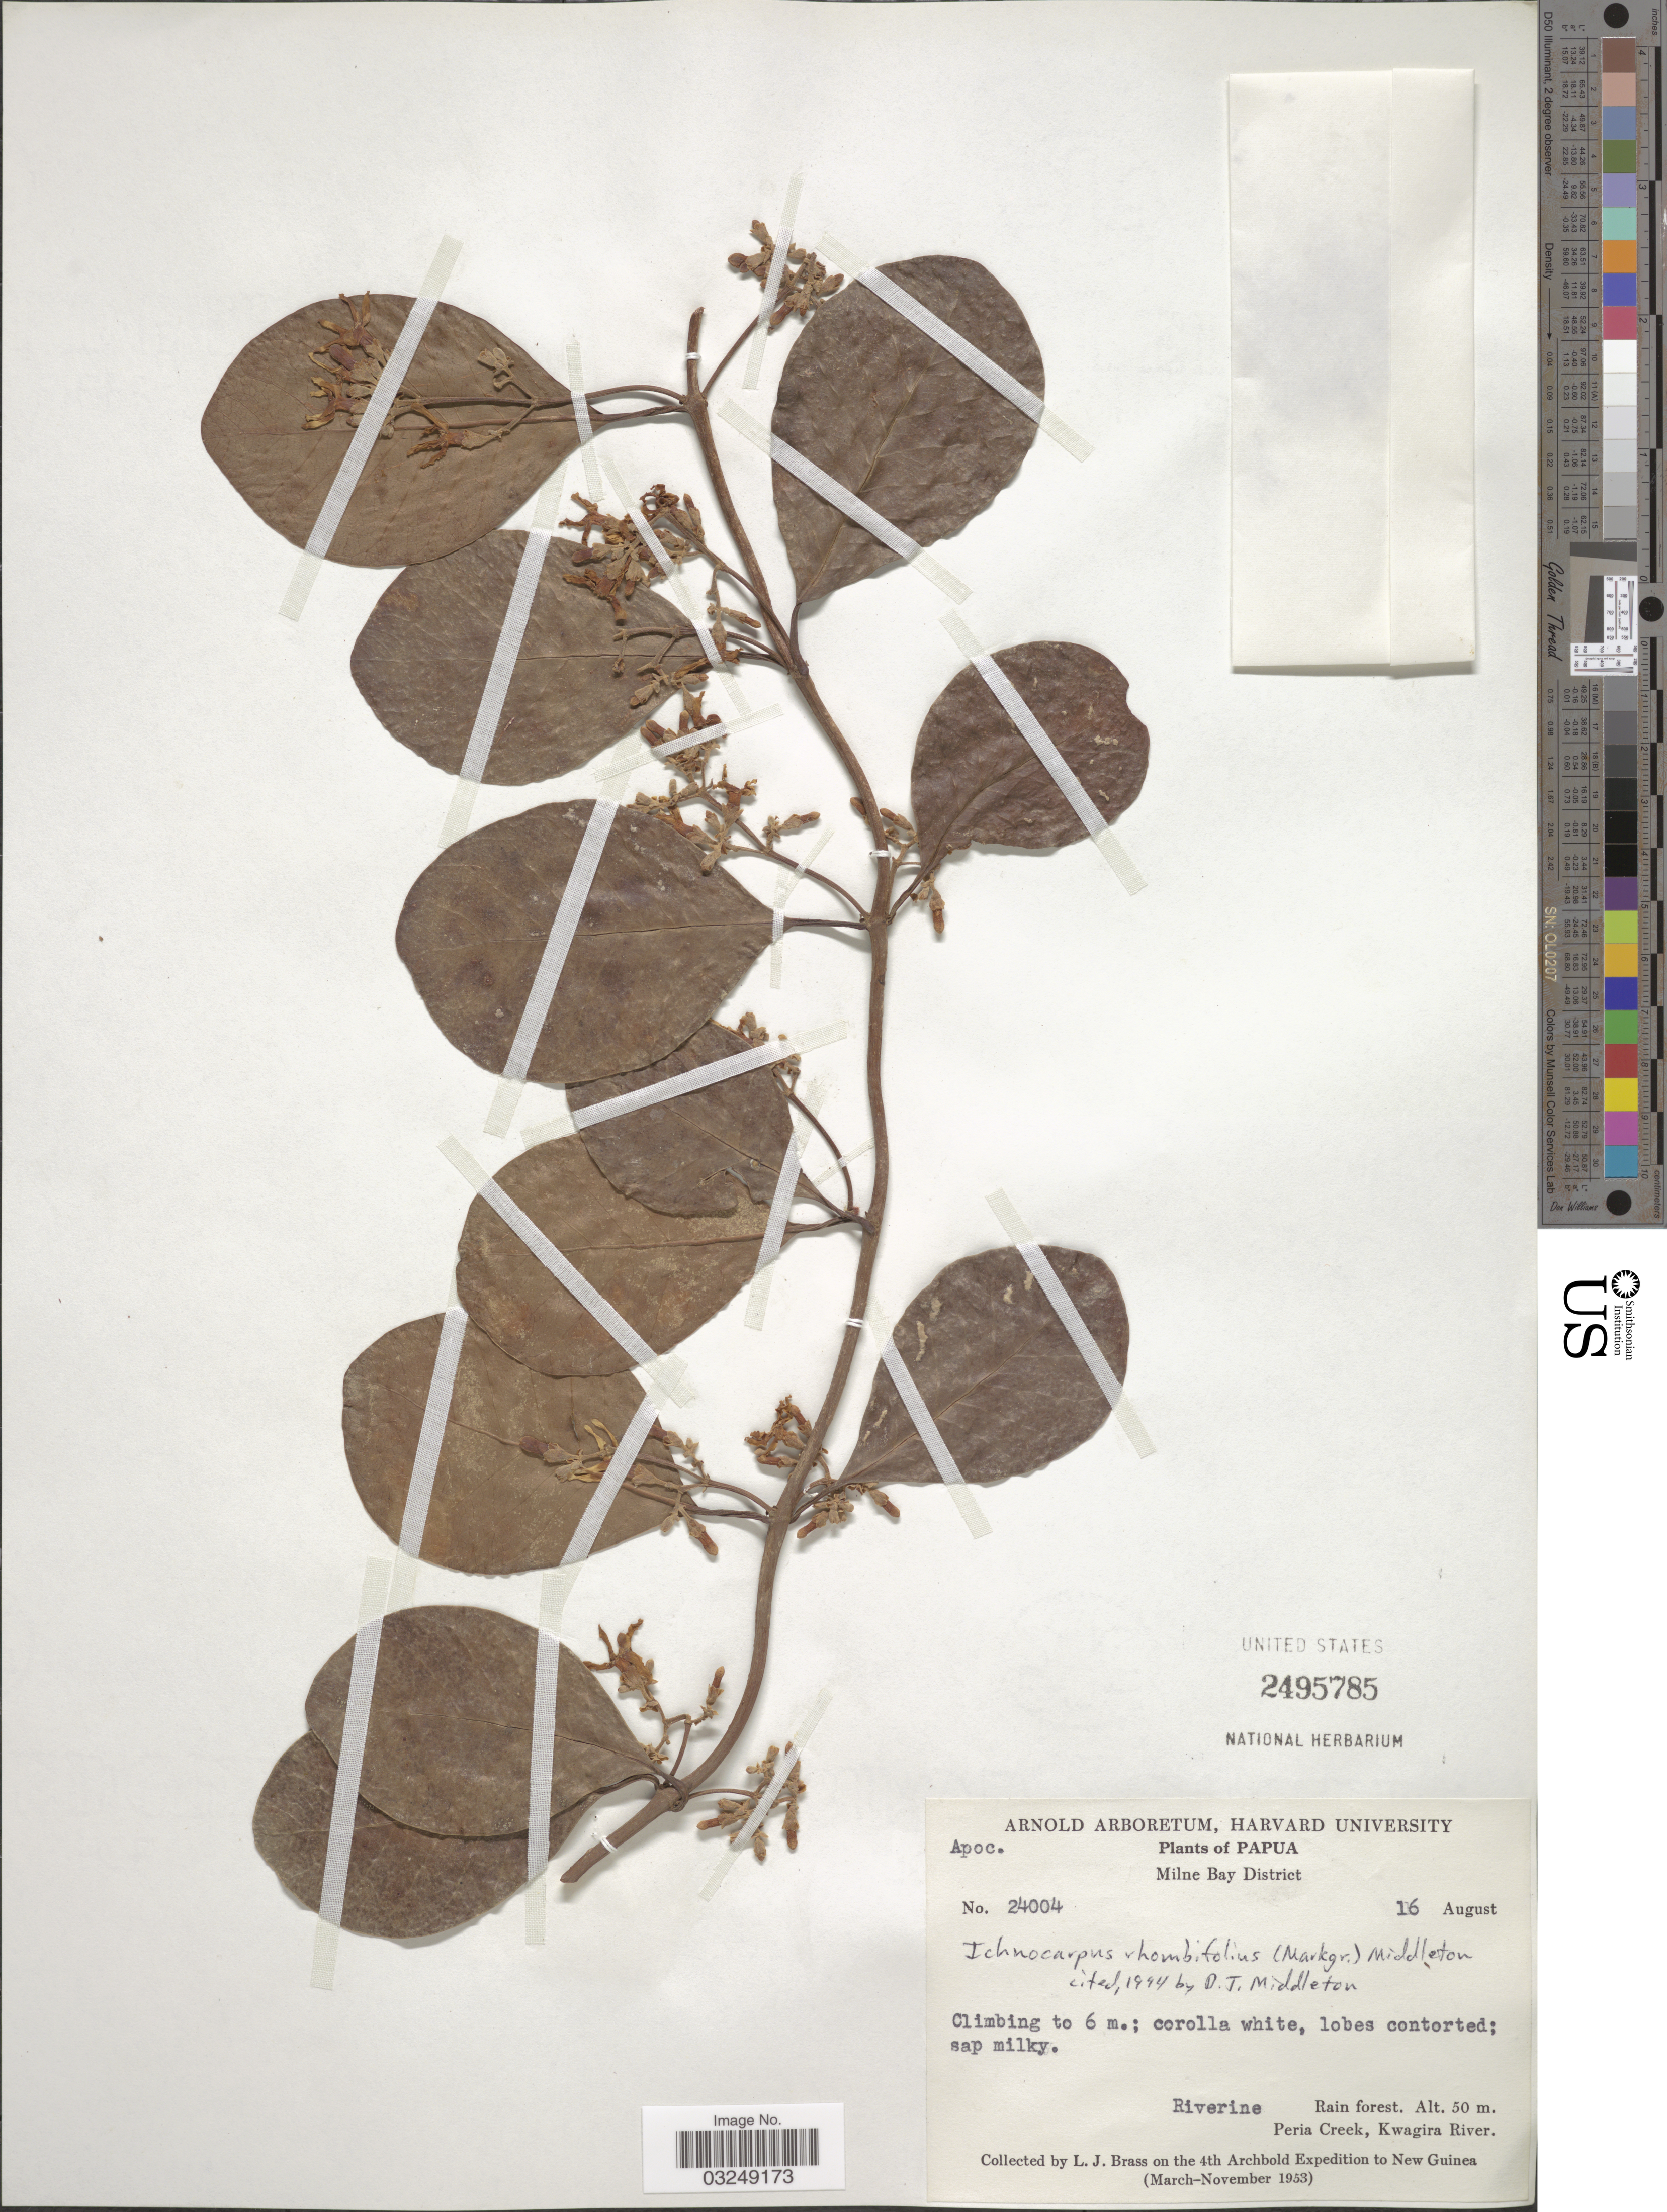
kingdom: Plantae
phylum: Tracheophyta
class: Magnoliopsida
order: Gentianales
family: Apocynaceae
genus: Ichnocarpus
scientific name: Ichnocarpus rhombifolius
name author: (Markgr.) D.J. Middleton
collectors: L. J. Brass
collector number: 24004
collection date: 1953-08-16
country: Papua New Guinea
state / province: Milne Bay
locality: Papua. Milne Bay District. Peria Creek, Kwagira River.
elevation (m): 50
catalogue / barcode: US 2495785